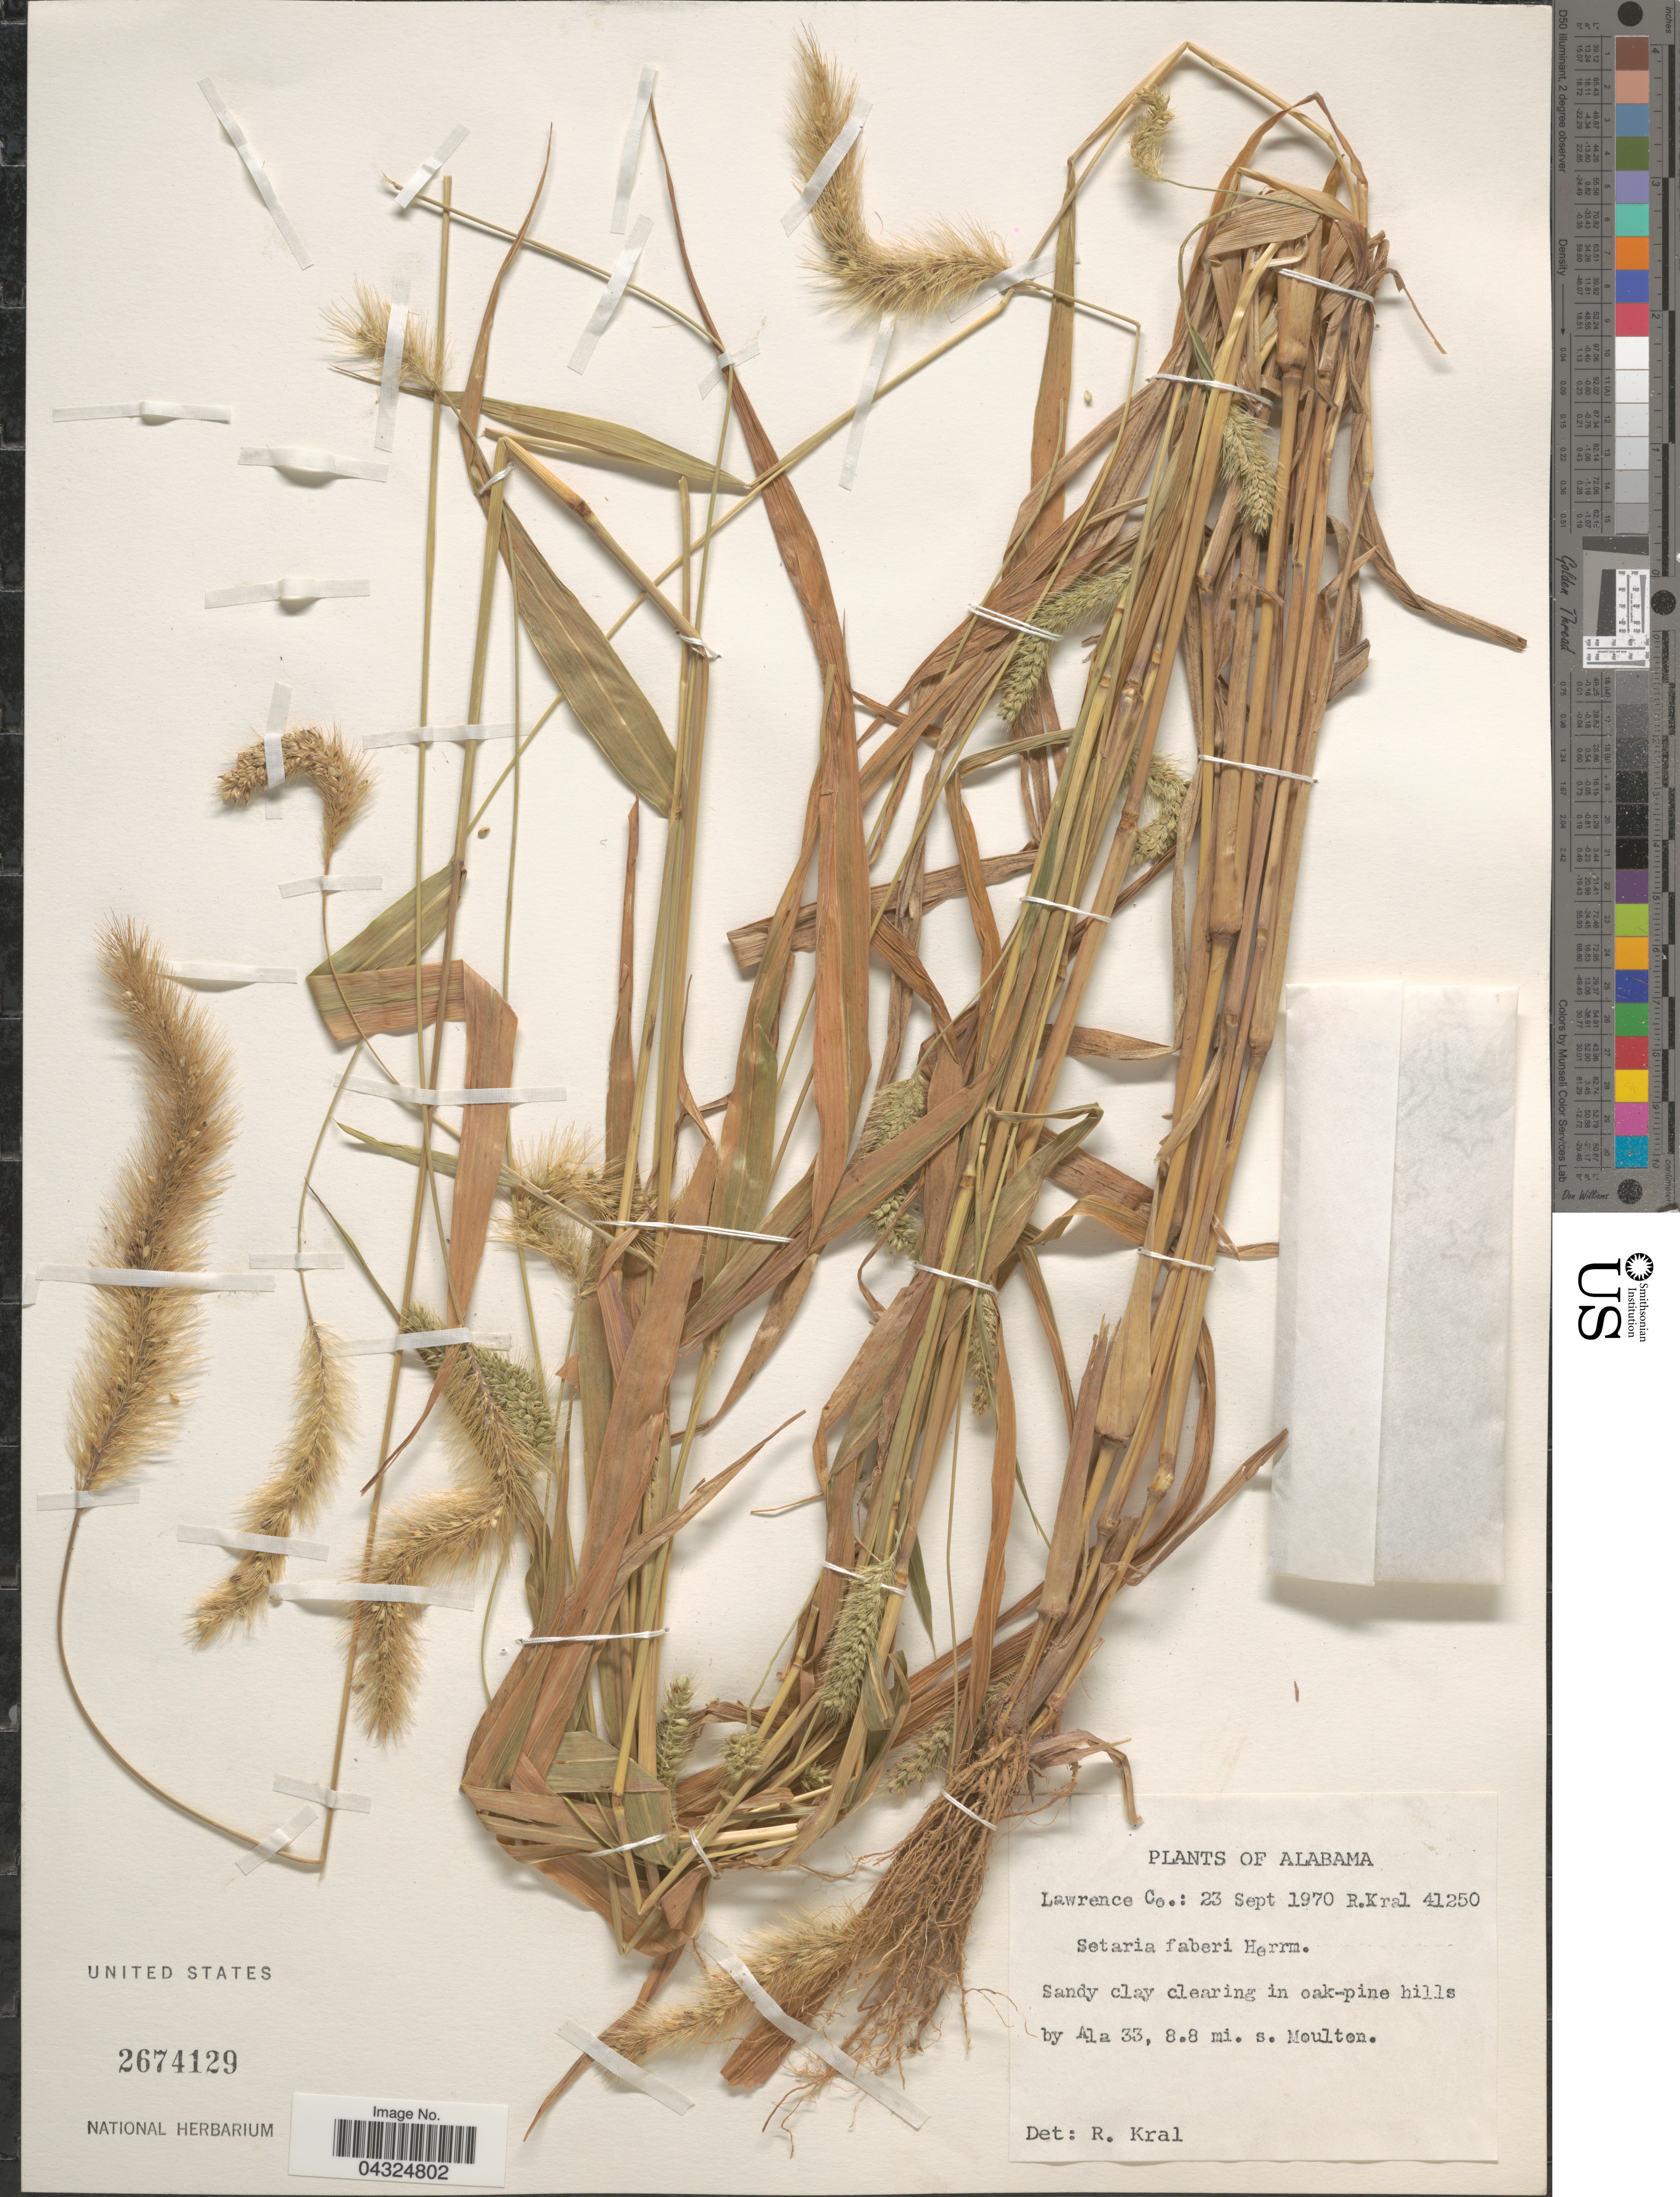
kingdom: Plantae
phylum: Tracheophyta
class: Liliopsida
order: Poales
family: Poaceae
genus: Setaria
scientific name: Setaria faberi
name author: R.A.W. Herrm.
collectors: R. Kral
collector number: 41250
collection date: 1970-09-23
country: United States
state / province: Alabama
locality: Lawrence Co. Sandy clay clearing in oak-pine hills by Ala 33, 8.8 mi. s. Moulton.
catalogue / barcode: US 2674129